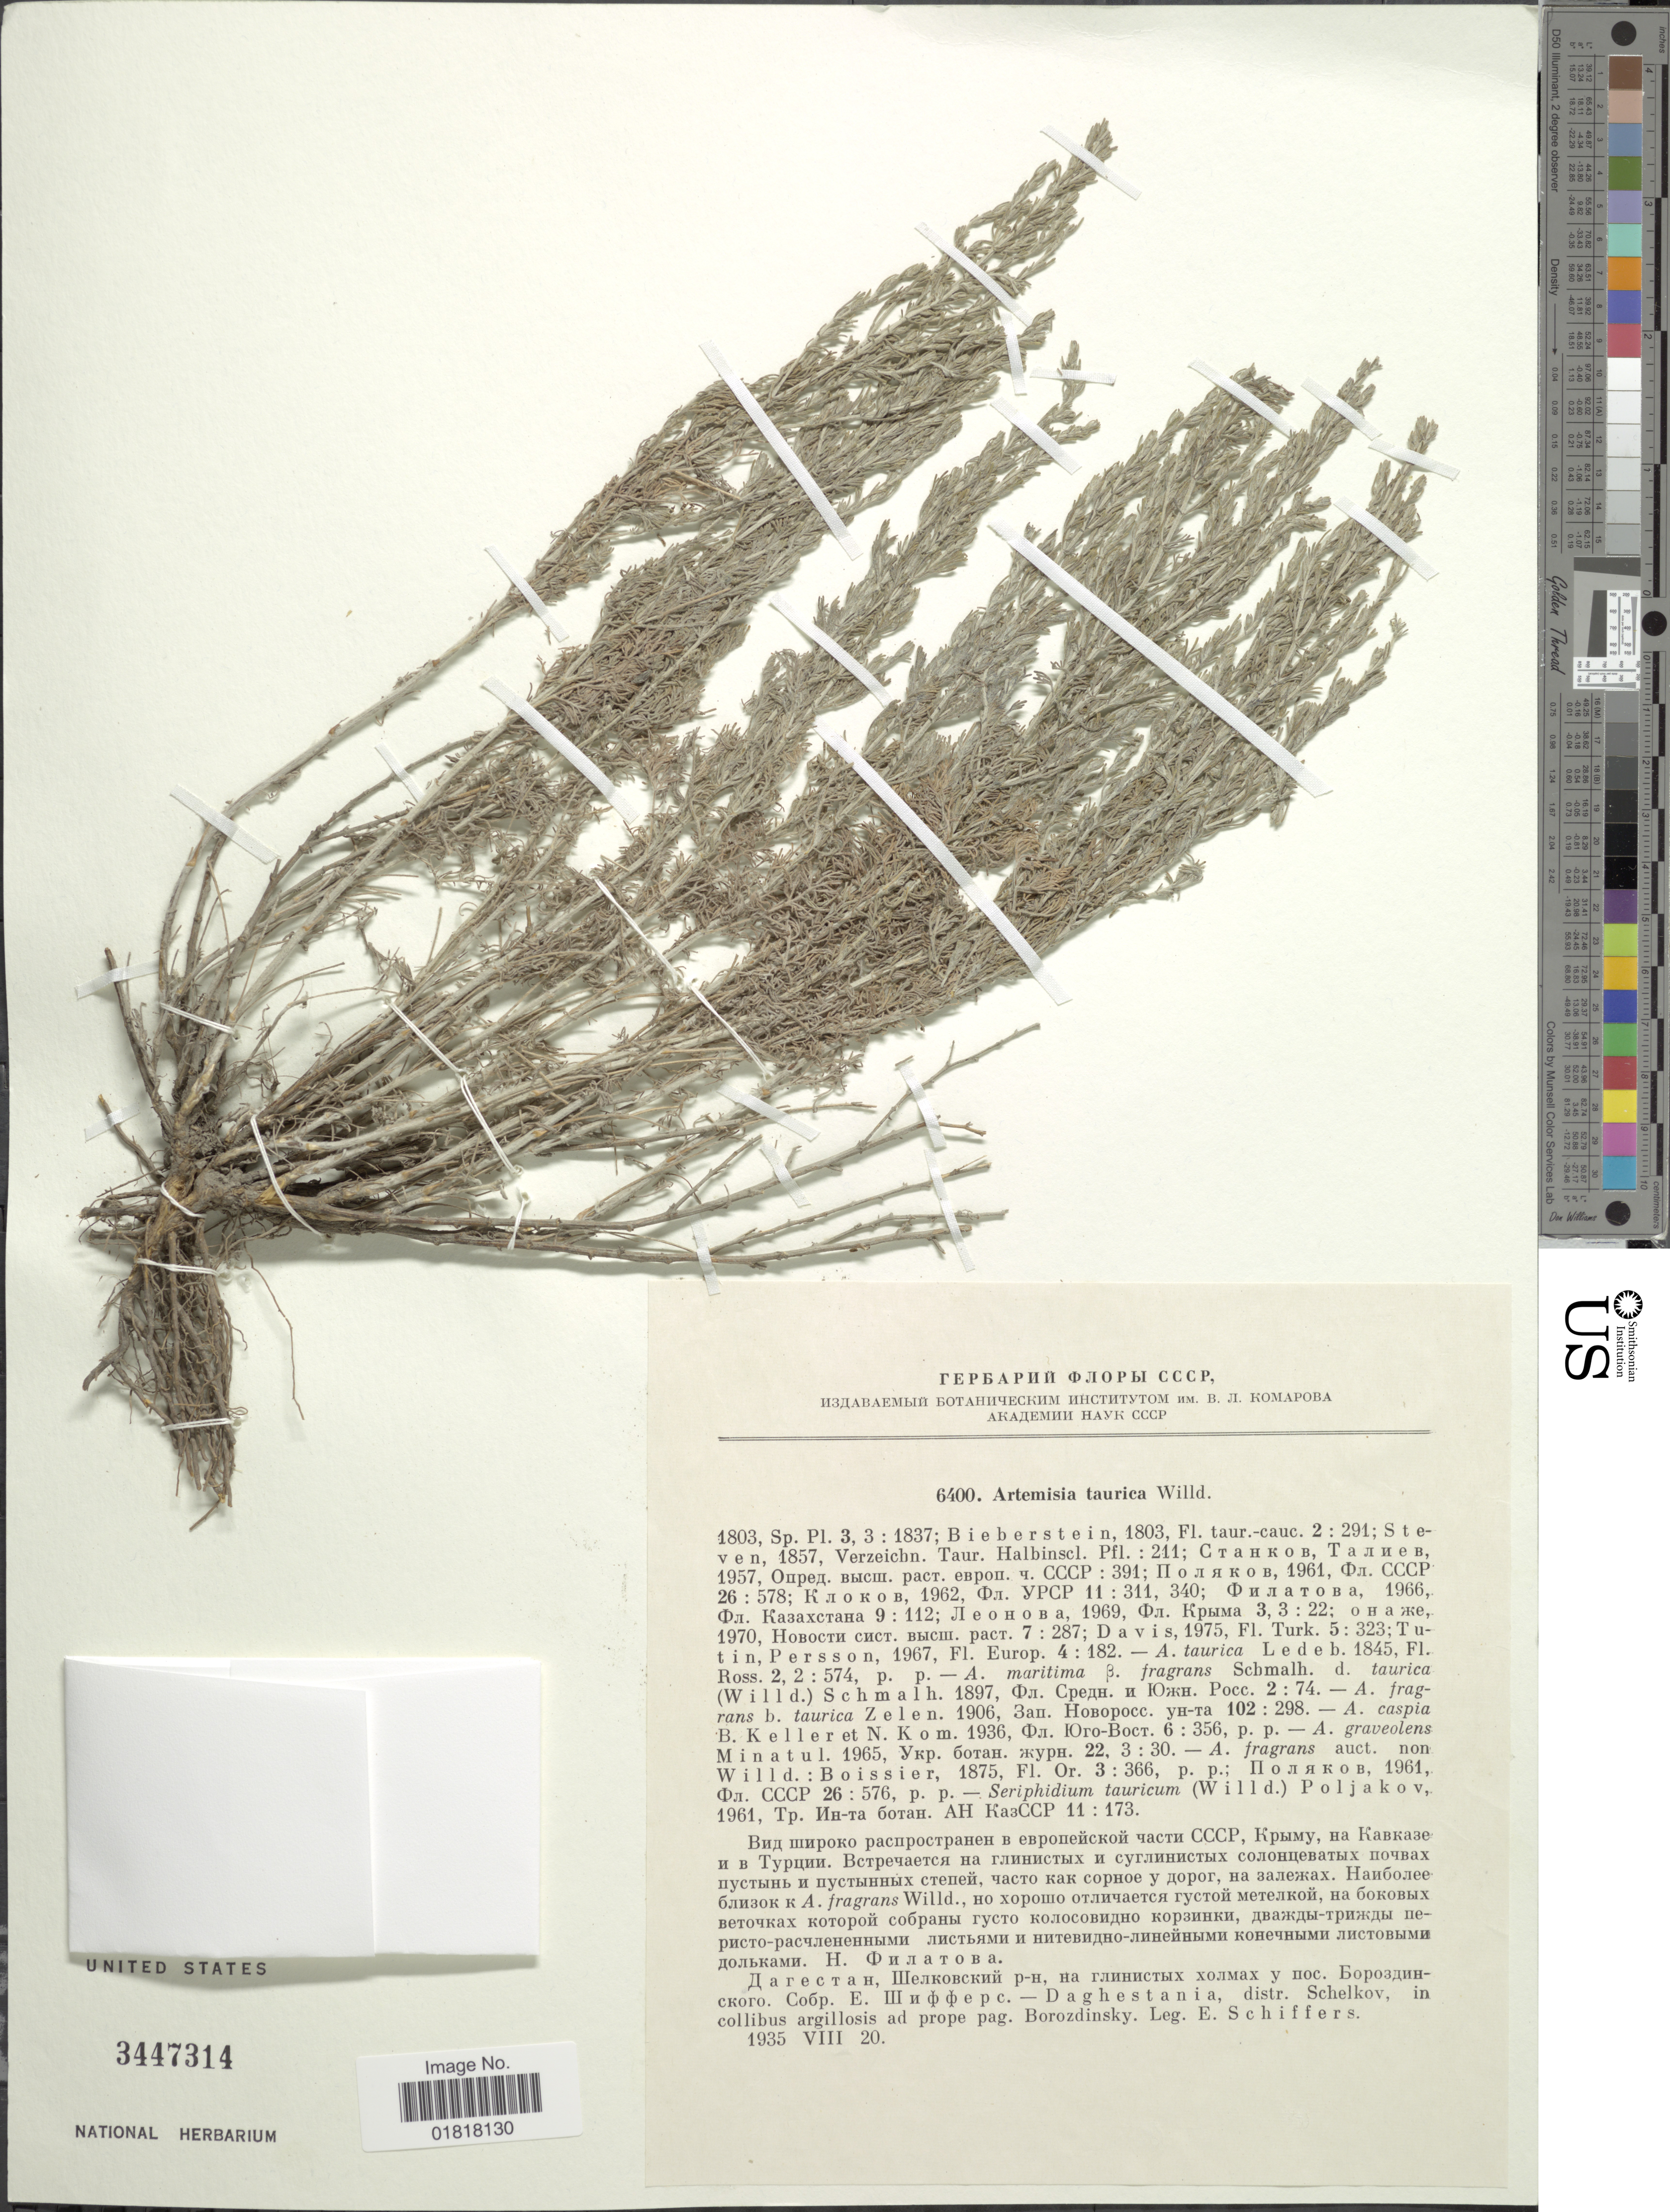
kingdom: Plantae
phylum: Tracheophyta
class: Magnoliopsida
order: Asterales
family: Asteraceae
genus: Artemisia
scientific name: Artemisia taurica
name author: Willd.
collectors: E. Schiffers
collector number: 6400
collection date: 1935-08-20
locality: Daghestania, distr. Schelkov in collibus argillosis ad prope pag. Borozdinsky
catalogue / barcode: US 3447314